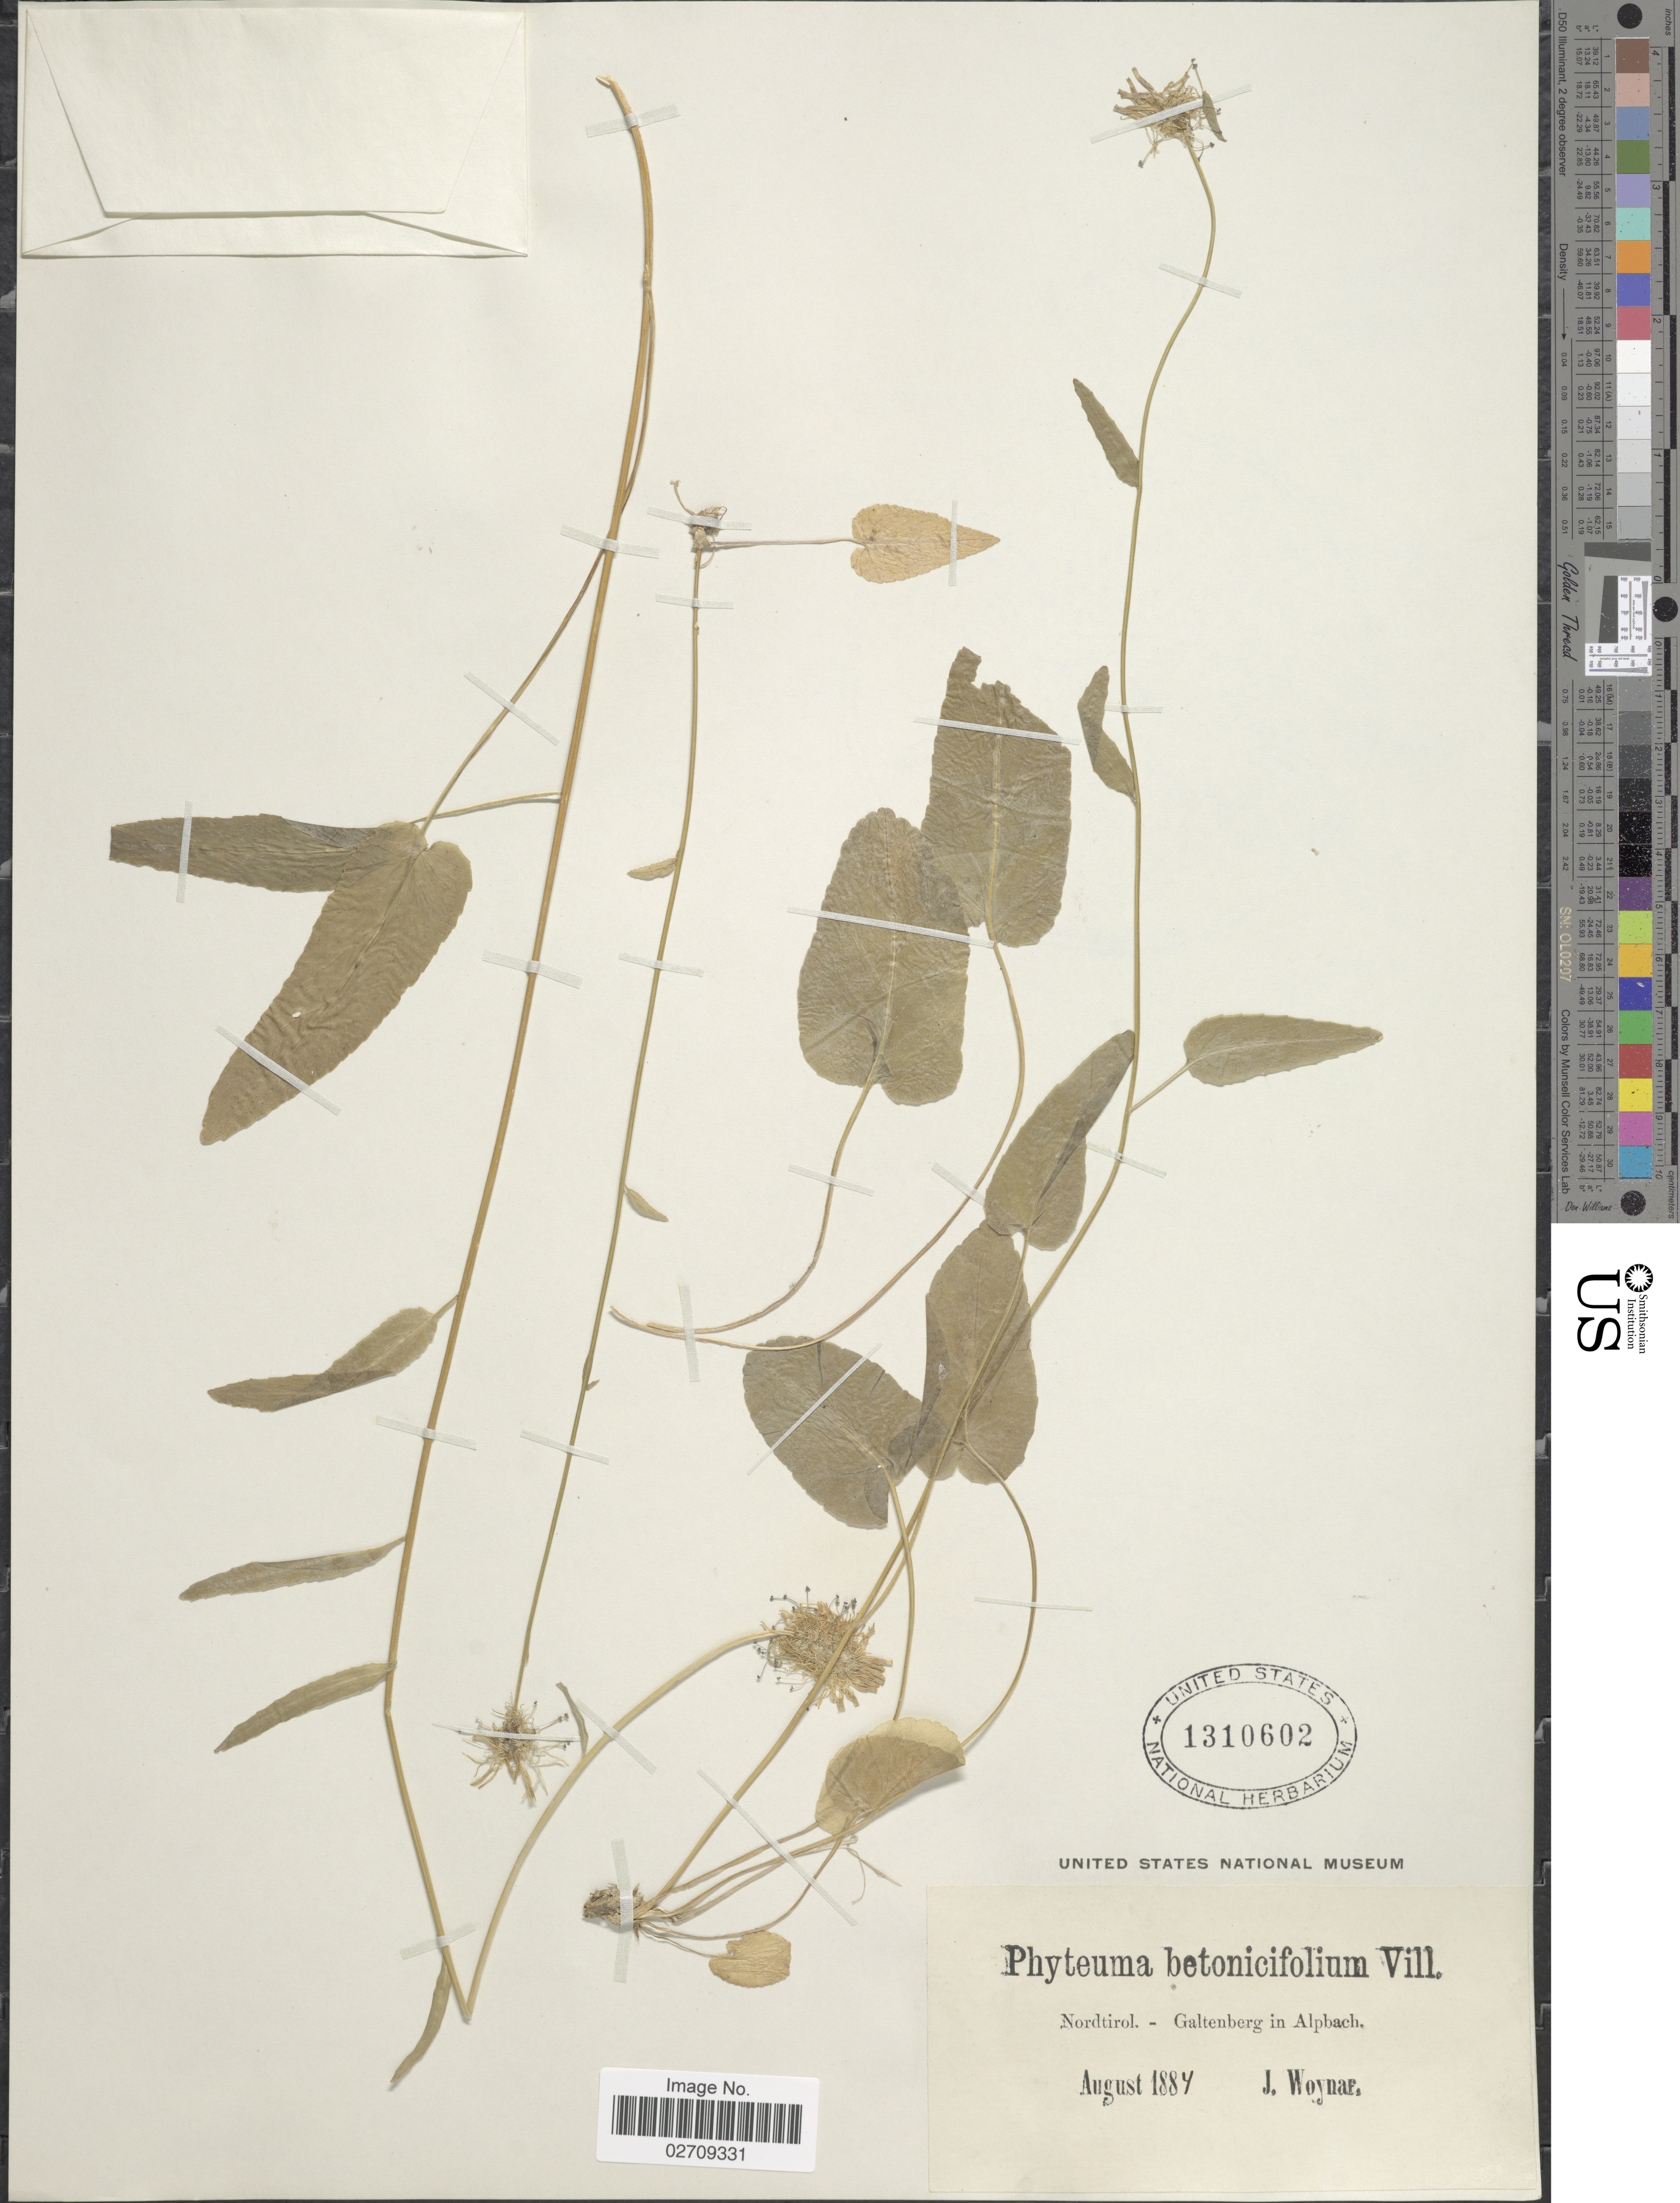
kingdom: Plantae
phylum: Tracheophyta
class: Magnoliopsida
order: Asterales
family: Campanulaceae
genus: Phyteuma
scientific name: Phyteuma betonicifolium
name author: Vill.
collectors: J. Woynar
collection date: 1884-08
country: Austria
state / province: Tirol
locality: Nordtirol - Galtenberg in Alpbach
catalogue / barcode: US 1310602